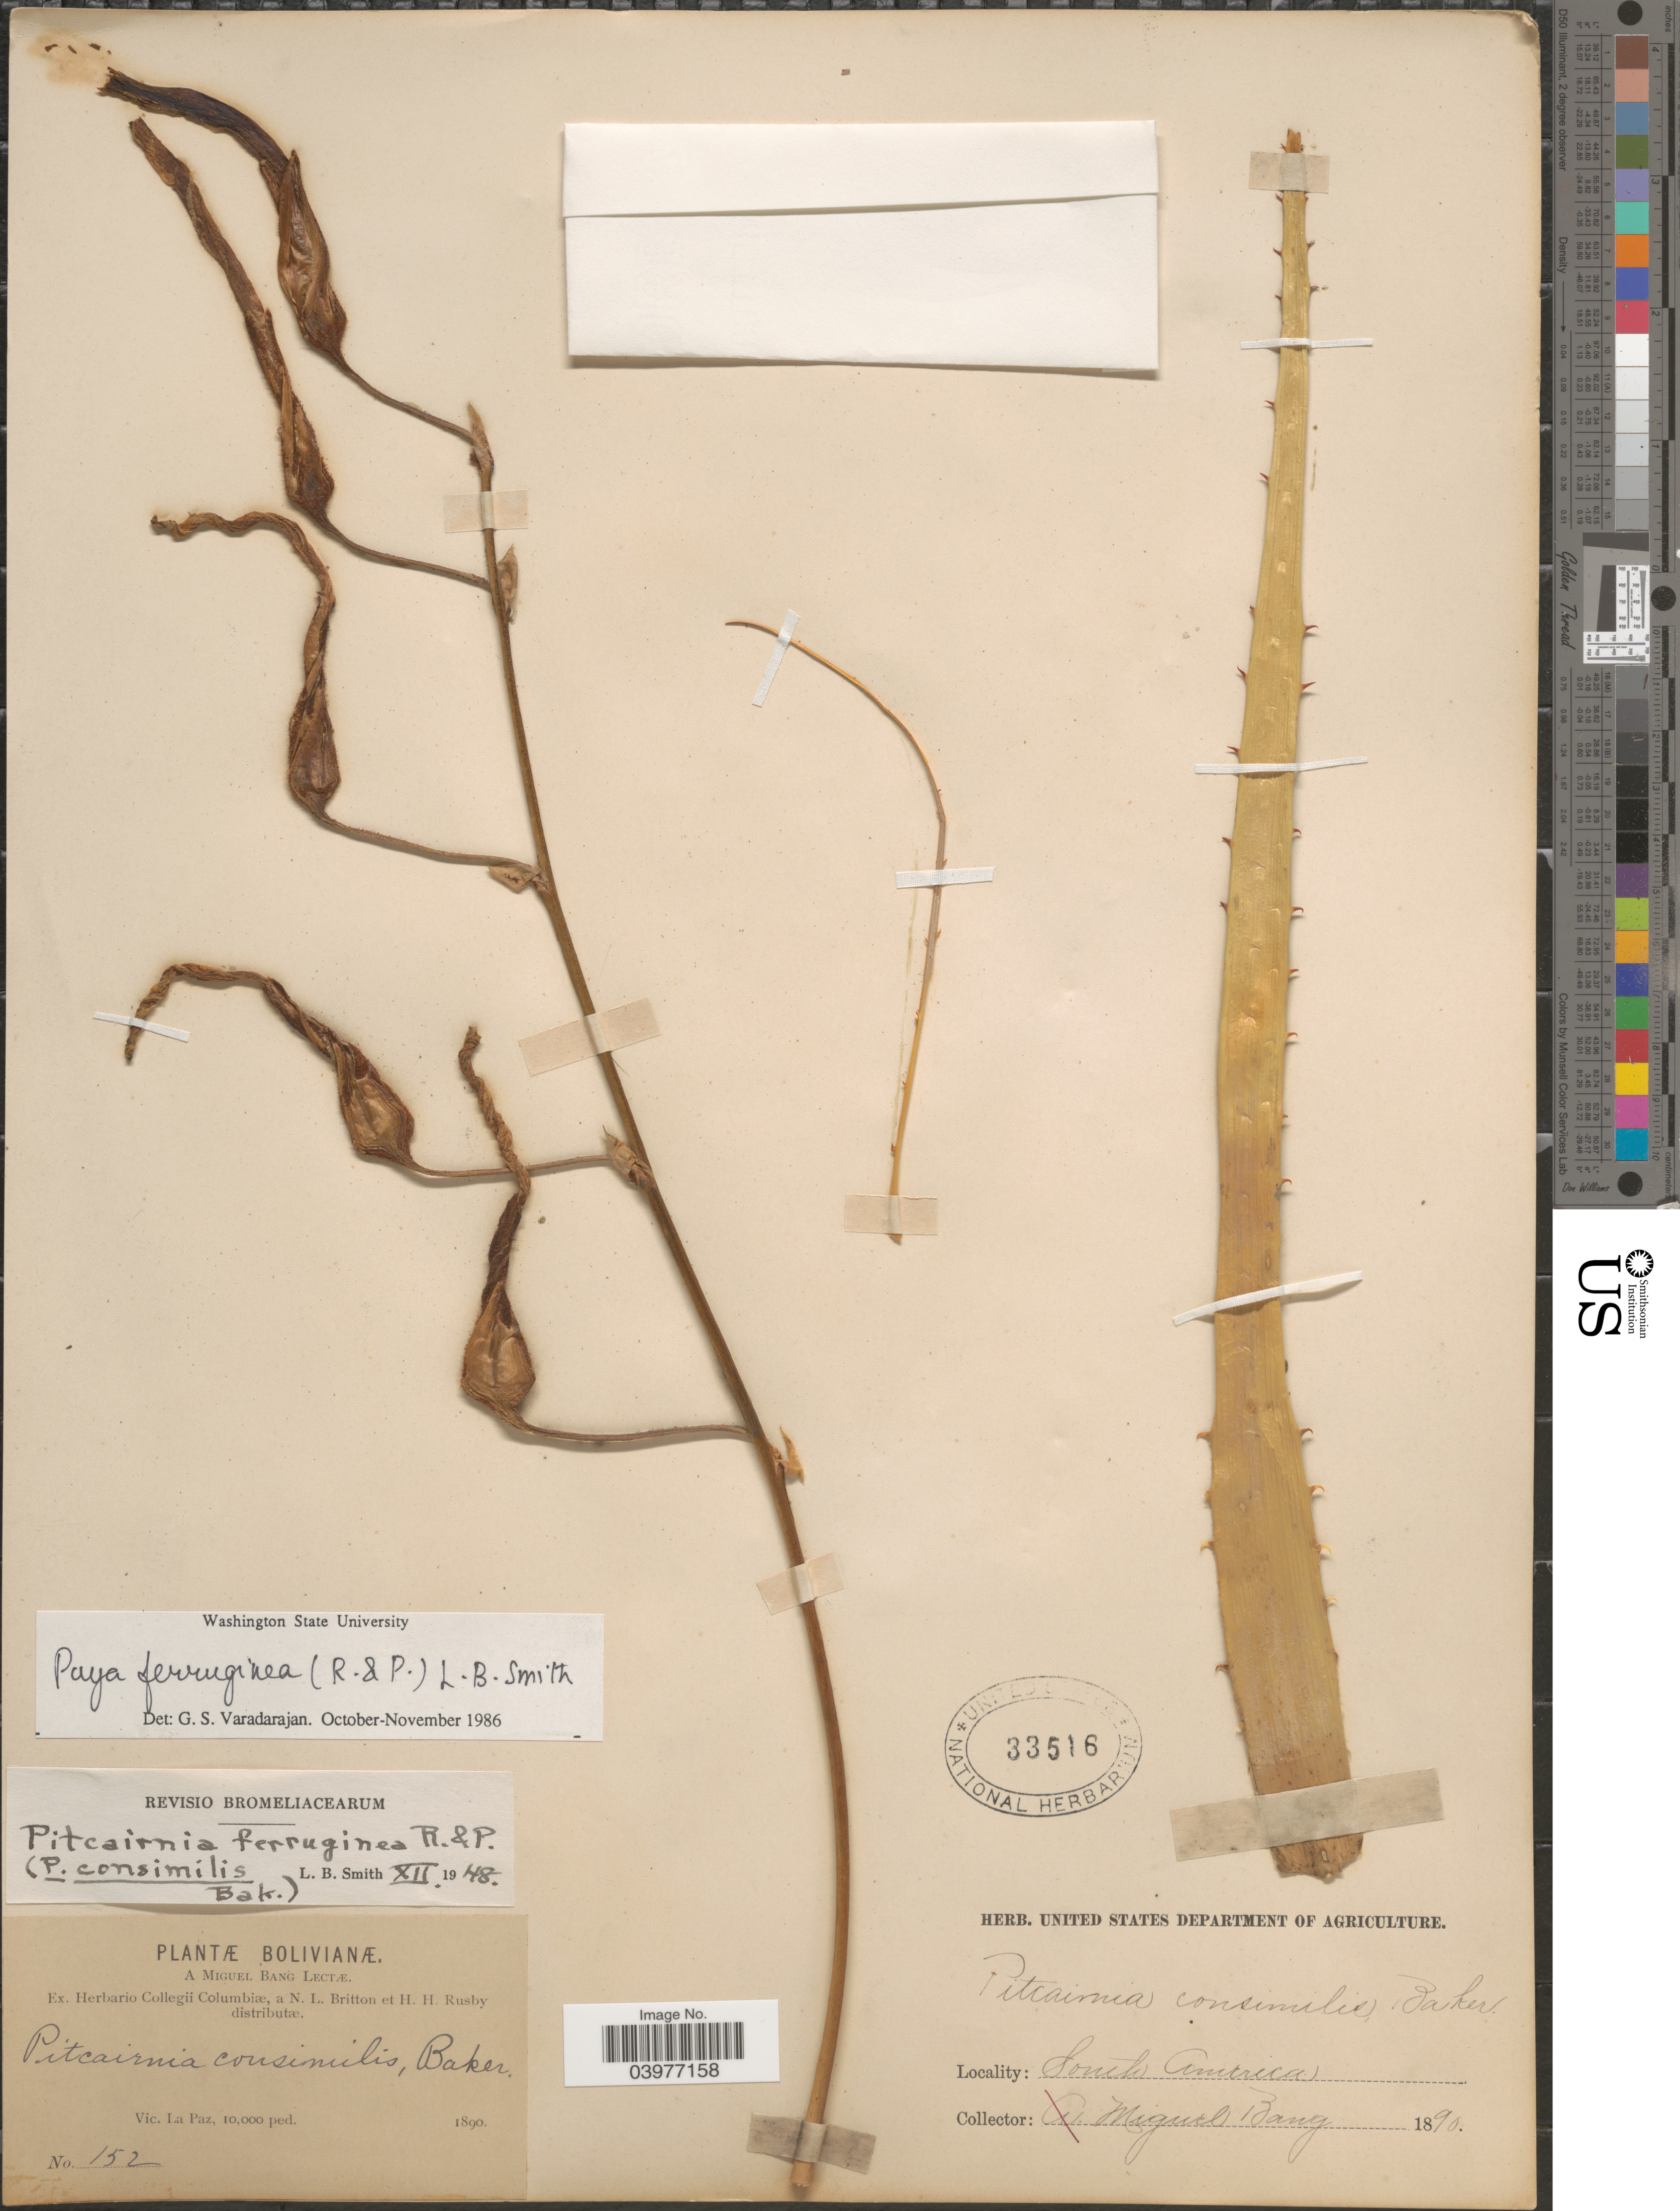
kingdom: Plantae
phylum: Tracheophyta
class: Liliopsida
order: Poales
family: Bromeliaceae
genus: Puya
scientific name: Puya ferruginea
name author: (Ruiz & Pav.) L.B. Sm.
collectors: M. Bang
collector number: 152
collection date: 1890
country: Bolivia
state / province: La Paz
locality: Vic. La Paz.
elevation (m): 3048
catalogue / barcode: US 33516